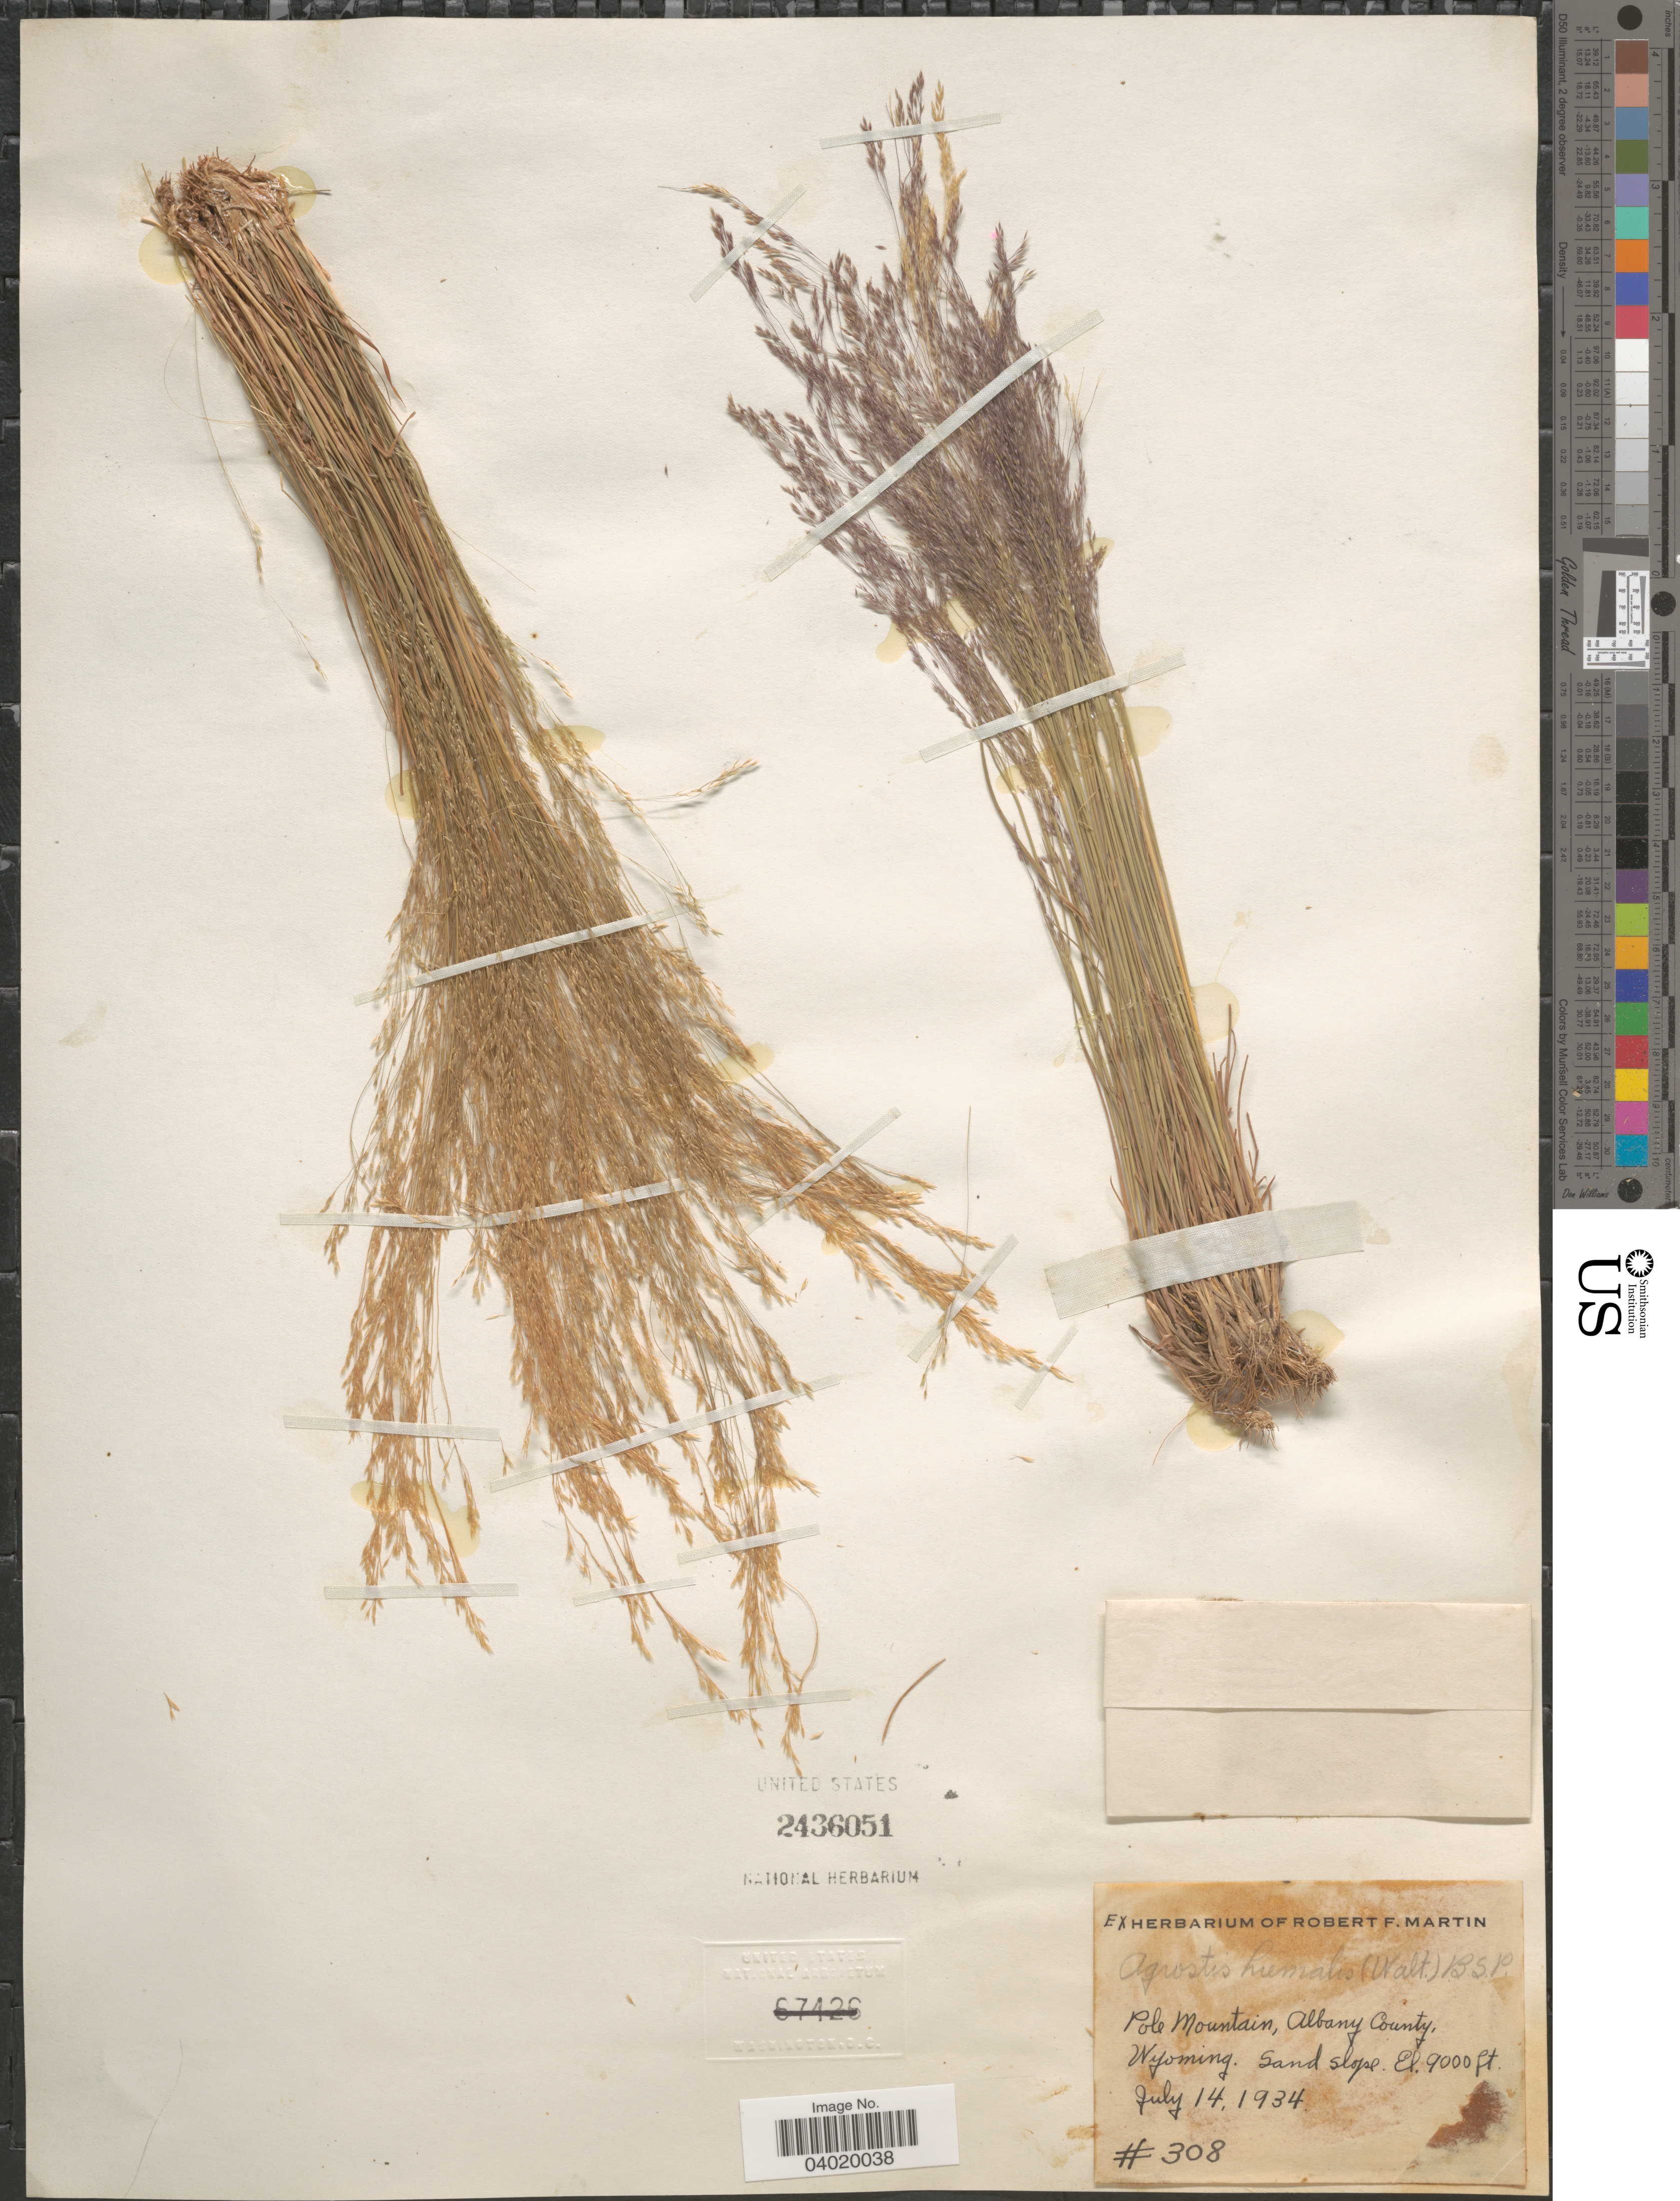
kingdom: Plantae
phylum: Tracheophyta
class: Liliopsida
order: Poales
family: Poaceae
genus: Agrostis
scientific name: Agrostis hyemalis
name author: (Walter) Britton et al.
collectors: Ex herb. Robert F. Martin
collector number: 308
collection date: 1934-07-14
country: United States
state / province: Wyoming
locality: Pole Mountain, Albany County. Sandy slope.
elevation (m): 2743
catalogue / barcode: US 2436051